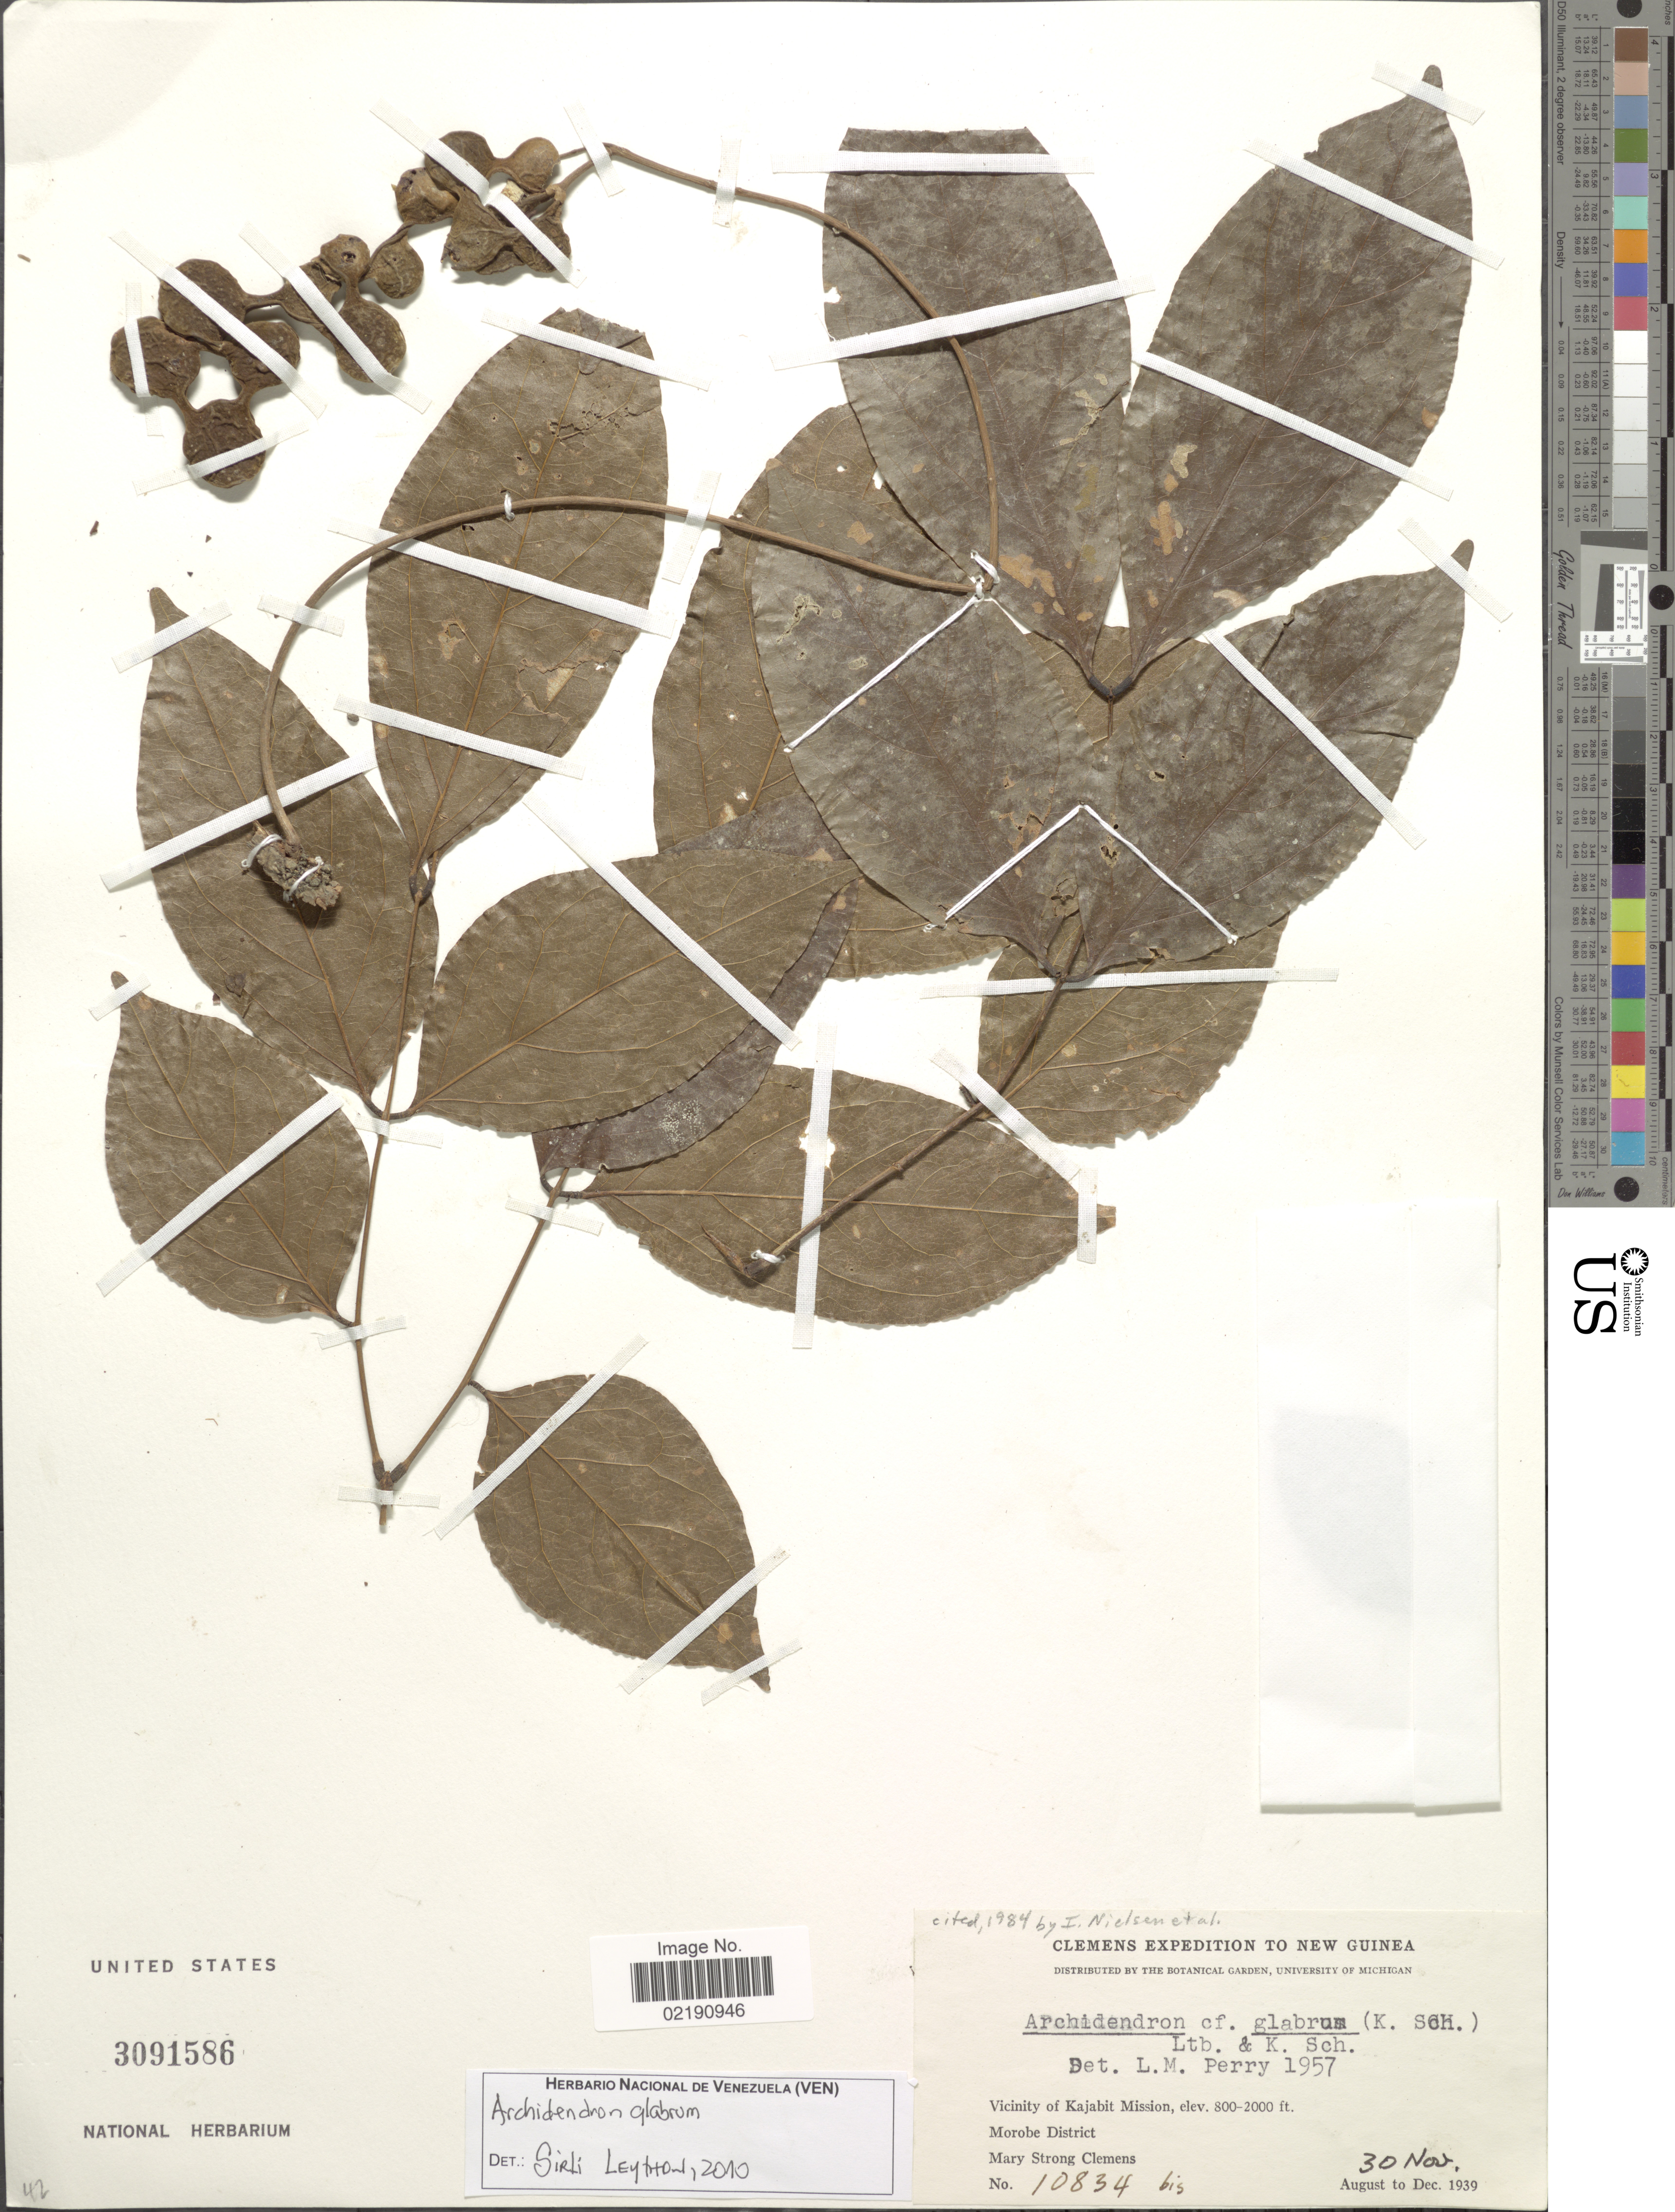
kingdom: Plantae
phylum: Tracheophyta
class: Magnoliopsida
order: Fabales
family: Fabaceae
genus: Archidendron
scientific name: Archidendron glabrum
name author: (K. Schum.) Lauterb. & K. Schum.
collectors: M. S. Clemens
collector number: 10834bis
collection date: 1939-11-30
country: Papua New Guinea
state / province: Morobe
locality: Vicinity of Kajabit Mission, Morobe District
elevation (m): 244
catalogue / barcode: US 3091586